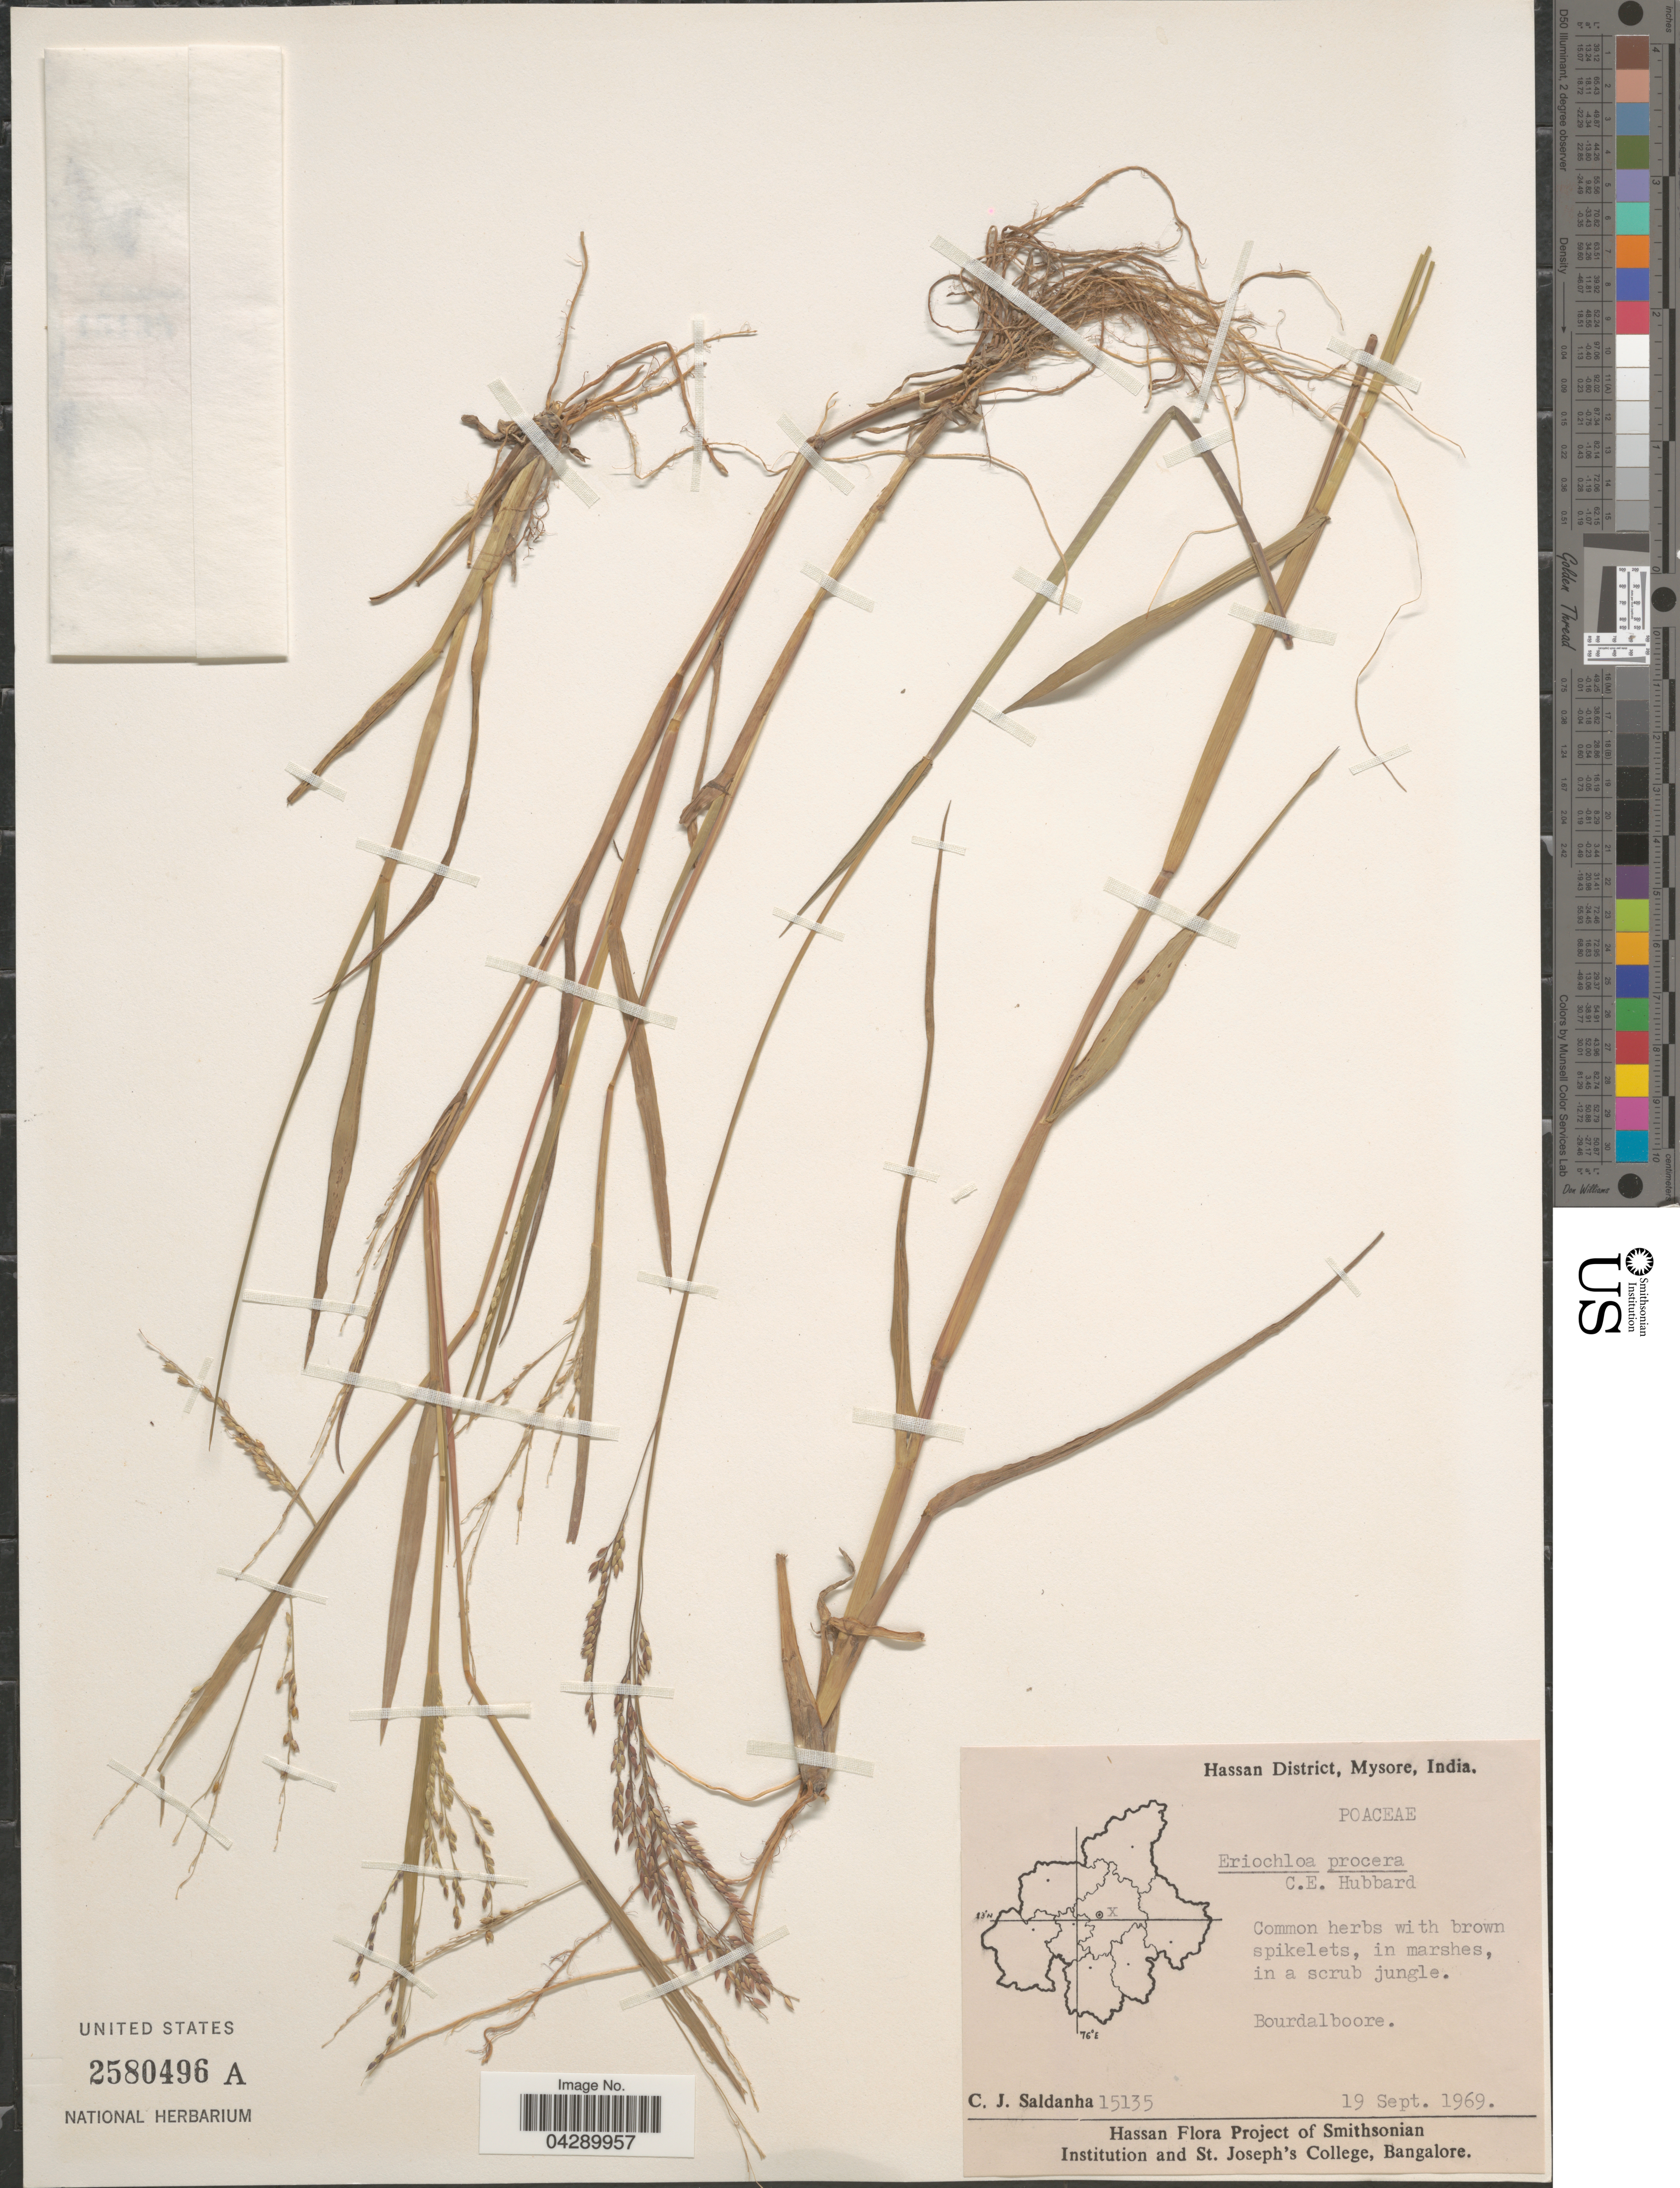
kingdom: Plantae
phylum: Tracheophyta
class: Liliopsida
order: Poales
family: Poaceae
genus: Eriochloa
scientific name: Eriochloa procera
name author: (Retz.) C.E. Hubb.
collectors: C. J. Saldanha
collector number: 15135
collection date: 1969-09-19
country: India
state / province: Karnataka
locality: Hassan District, Mysore. Bourdalboore.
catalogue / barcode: US 2580496A